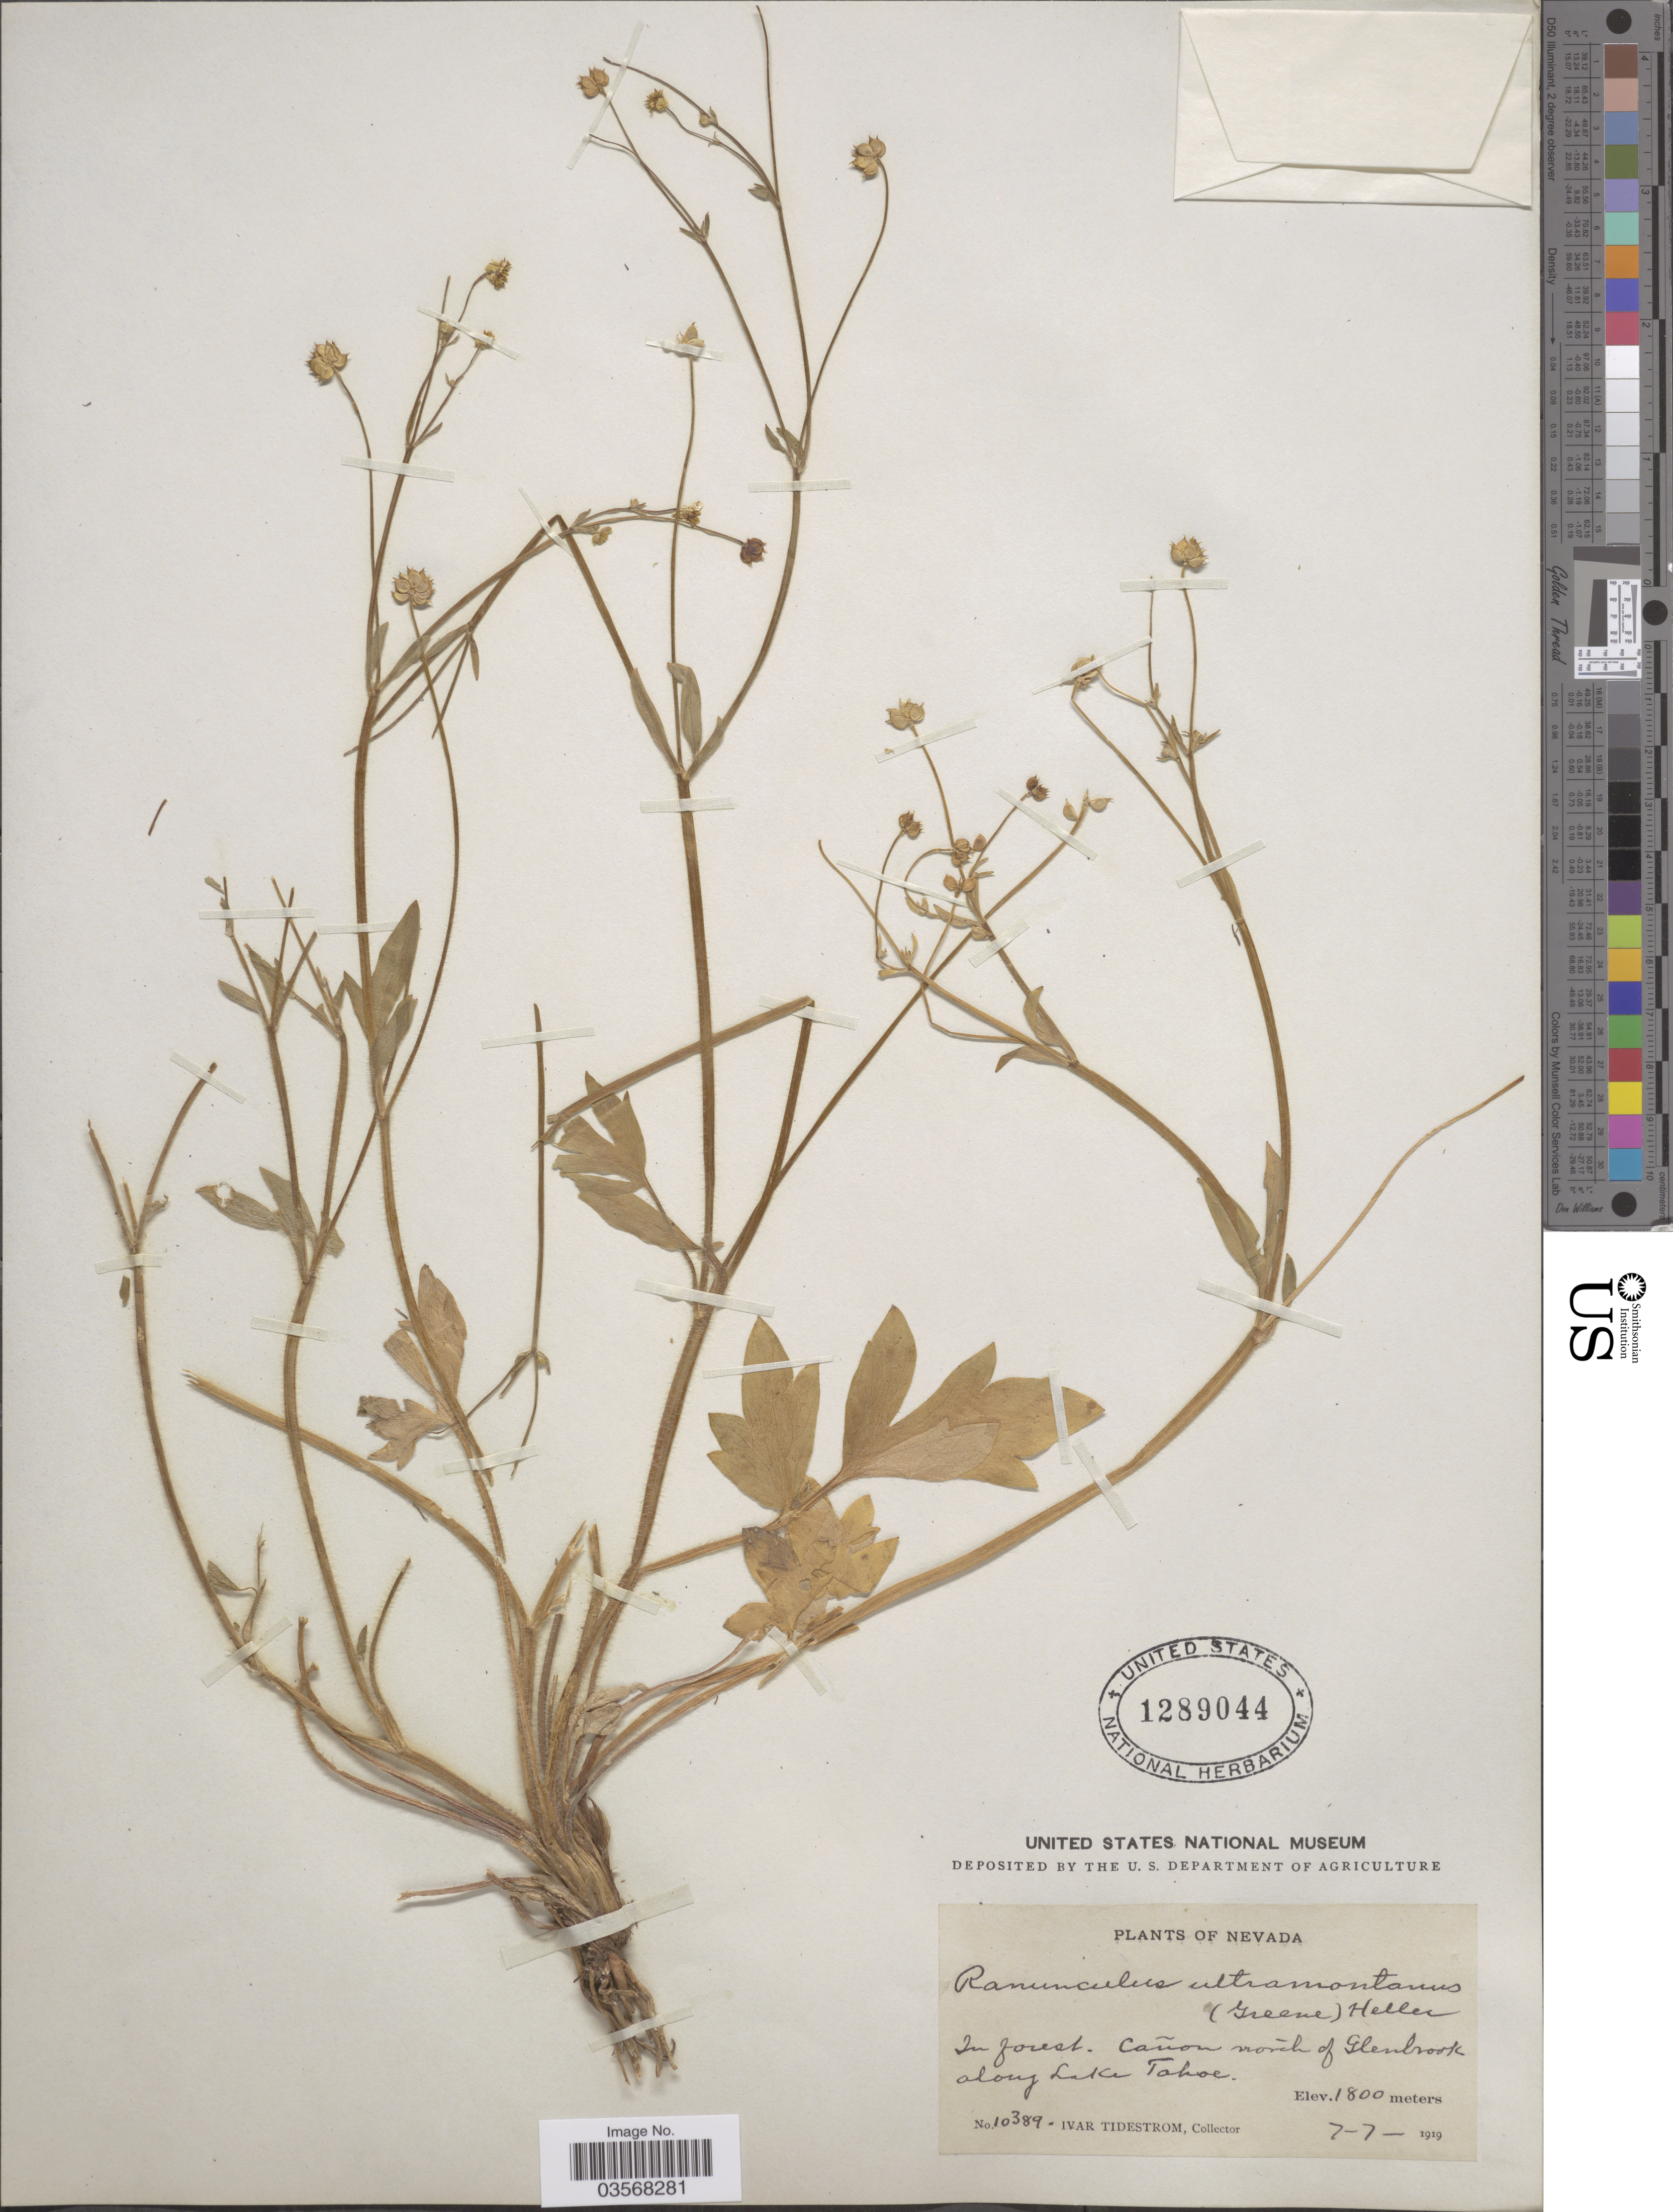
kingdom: Plantae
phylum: Tracheophyta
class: Magnoliopsida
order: Ranunculales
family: Ranunculaceae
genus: Ranunculus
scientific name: Ranunculus occidentalis var. ultramontanus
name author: Nutt.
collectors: I. F. Tidestrom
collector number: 10389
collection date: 1919-07-07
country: United States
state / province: Nevada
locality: Cañon north of Glenbrook along Lake Tahoe.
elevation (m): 1800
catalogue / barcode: US 1289044